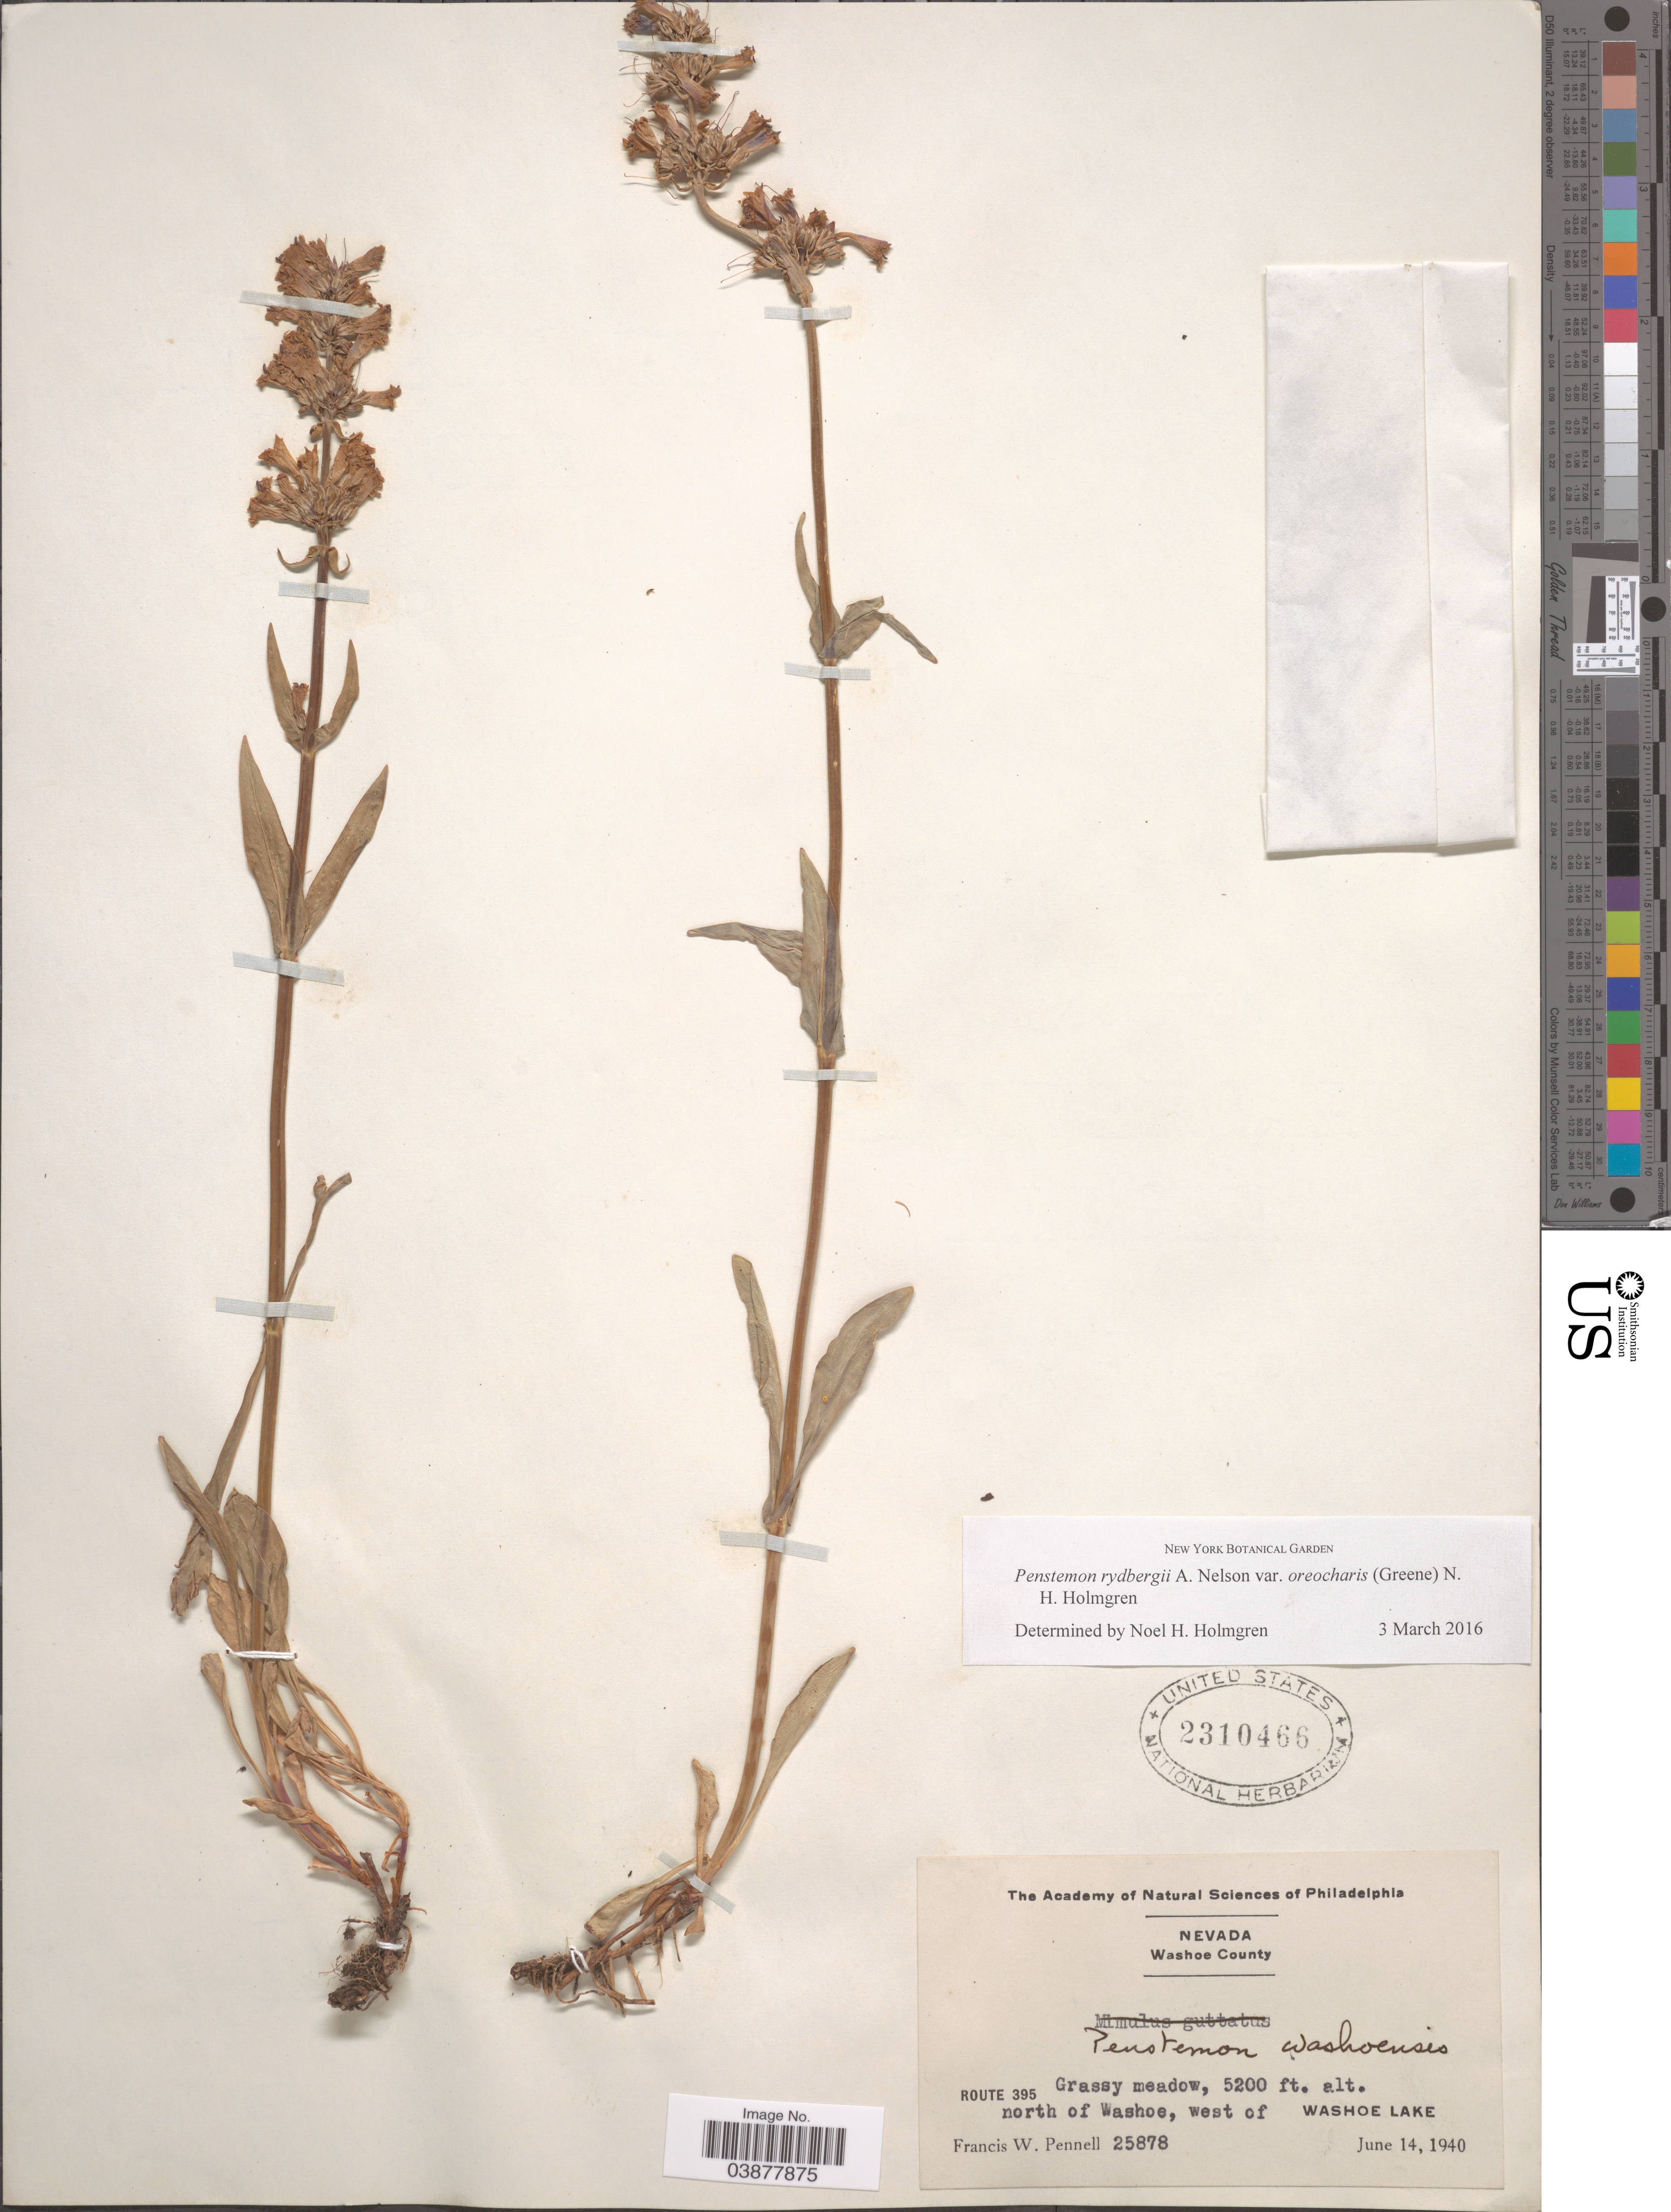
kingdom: Plantae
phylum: Tracheophyta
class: Magnoliopsida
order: Lamiales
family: Plantaginaceae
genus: Penstemon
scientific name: Penstemon rydbergii var. oreocharis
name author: (Greene) N.H. Holmgren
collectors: F. W. Pennell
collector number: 25878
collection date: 1940-06-14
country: United States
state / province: Nevada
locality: Washoe County. Route 395. Grassy meadow, north of Washoe, west of Washoe Lake.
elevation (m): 1585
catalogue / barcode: US 2310466